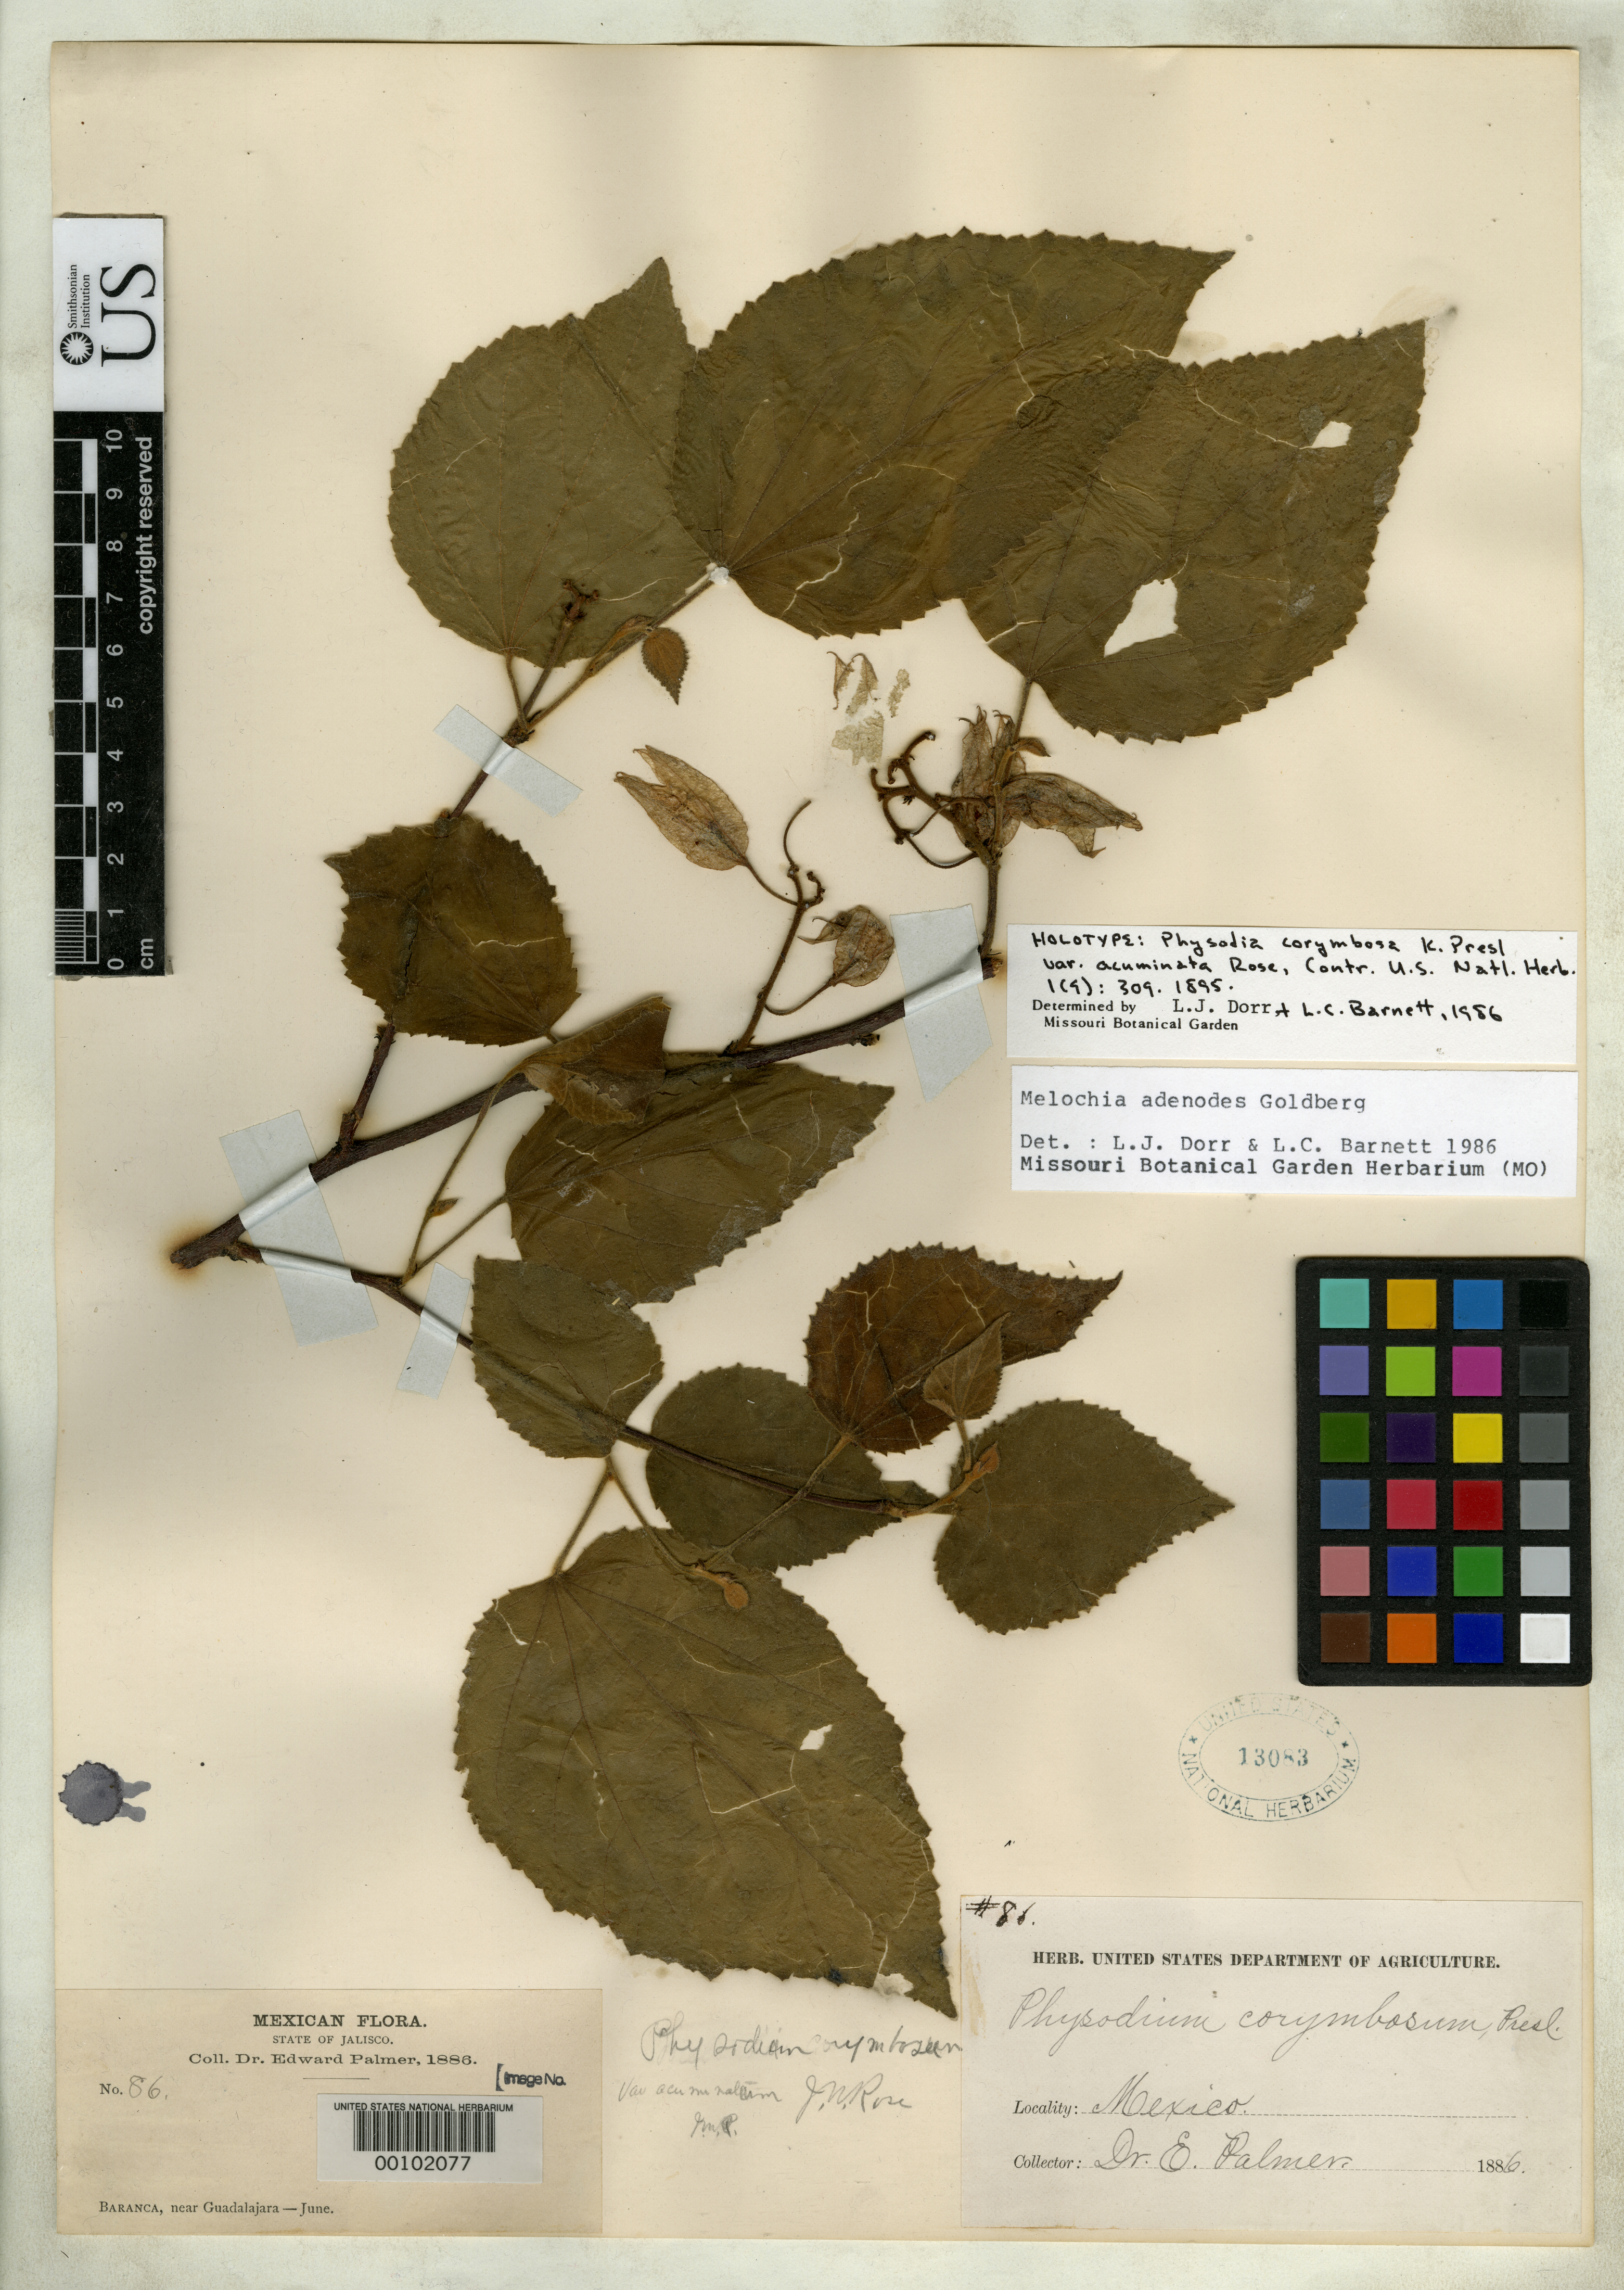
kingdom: Plantae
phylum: Tracheophyta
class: Magnoliopsida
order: Malvales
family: Malvaceae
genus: Physodium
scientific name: Physodium corymbosum var. acuminatum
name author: Rose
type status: Type Collection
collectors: E. Palmer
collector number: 86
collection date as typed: Jun 1886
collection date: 1886-06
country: Mexico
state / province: Jalisco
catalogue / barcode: US 13083